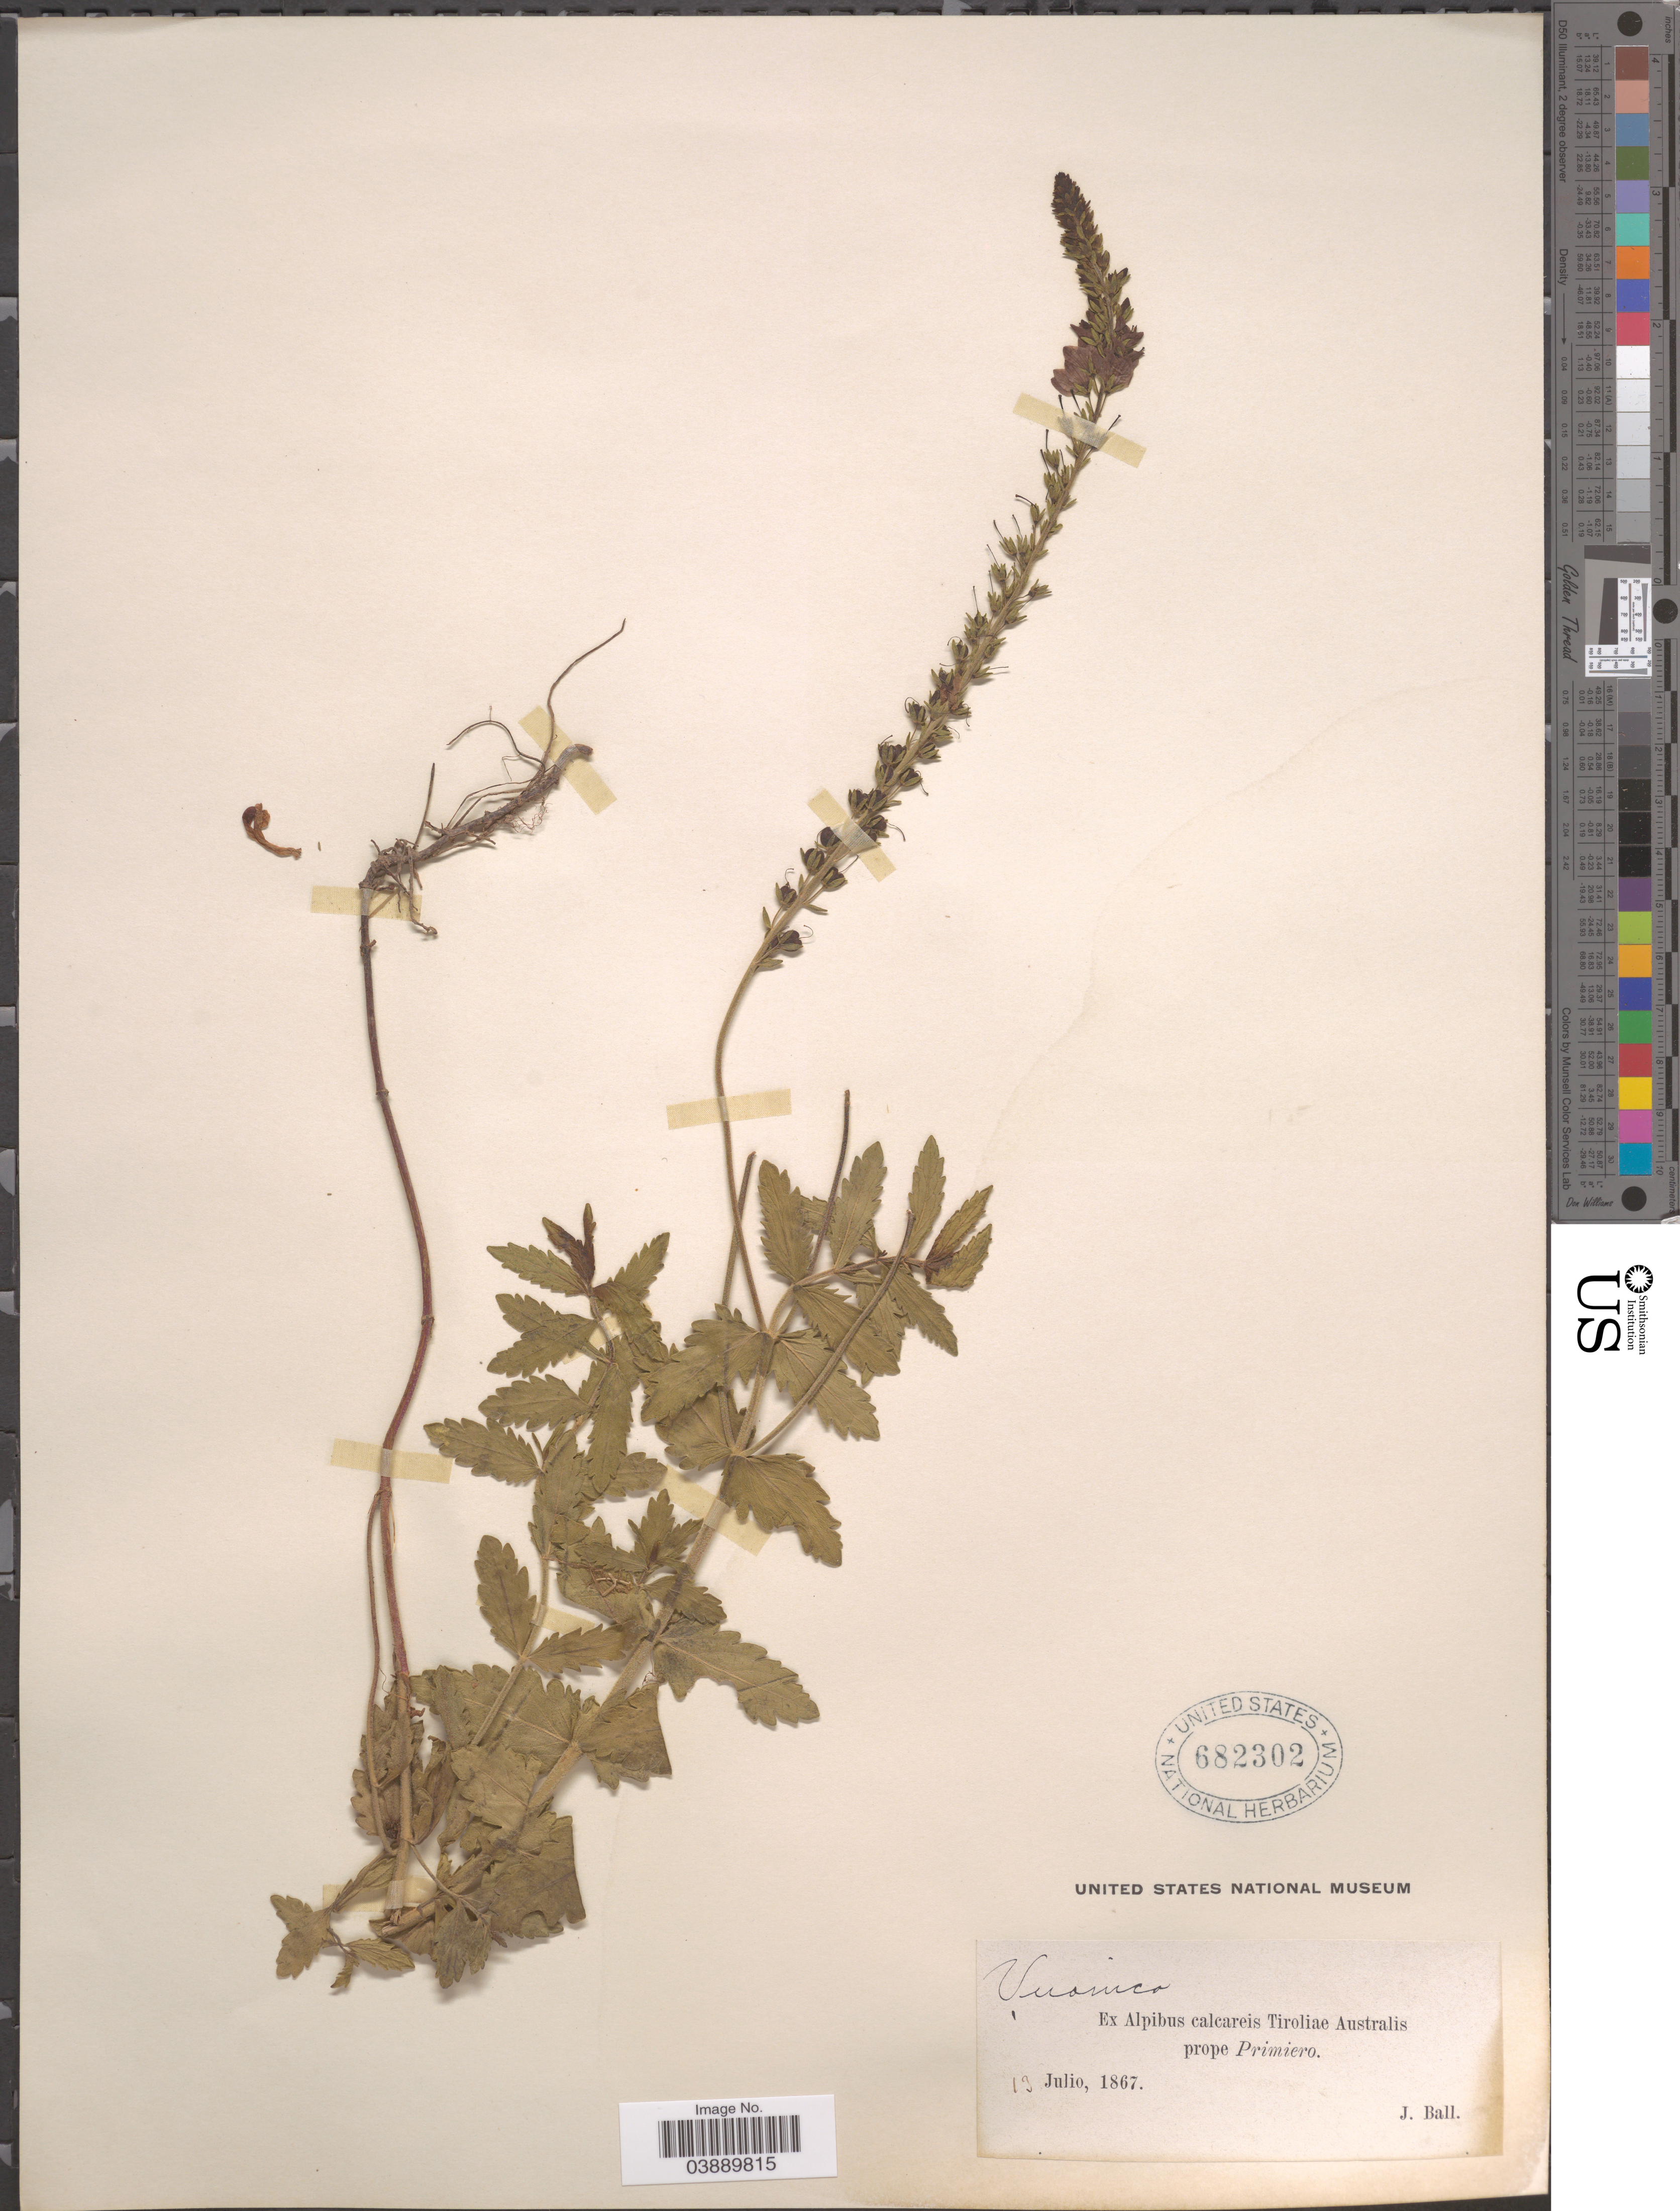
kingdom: Plantae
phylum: Tracheophyta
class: Magnoliopsida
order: Lamiales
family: Plantaginaceae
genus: Veronica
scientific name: Veronica teucrium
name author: L.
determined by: Albach, Dirk C.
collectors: J. Ball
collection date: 1867-07-13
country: Italy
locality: Ex Alpibus calcareis Tiroliae Australis prope Primiero.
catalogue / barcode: US 682302